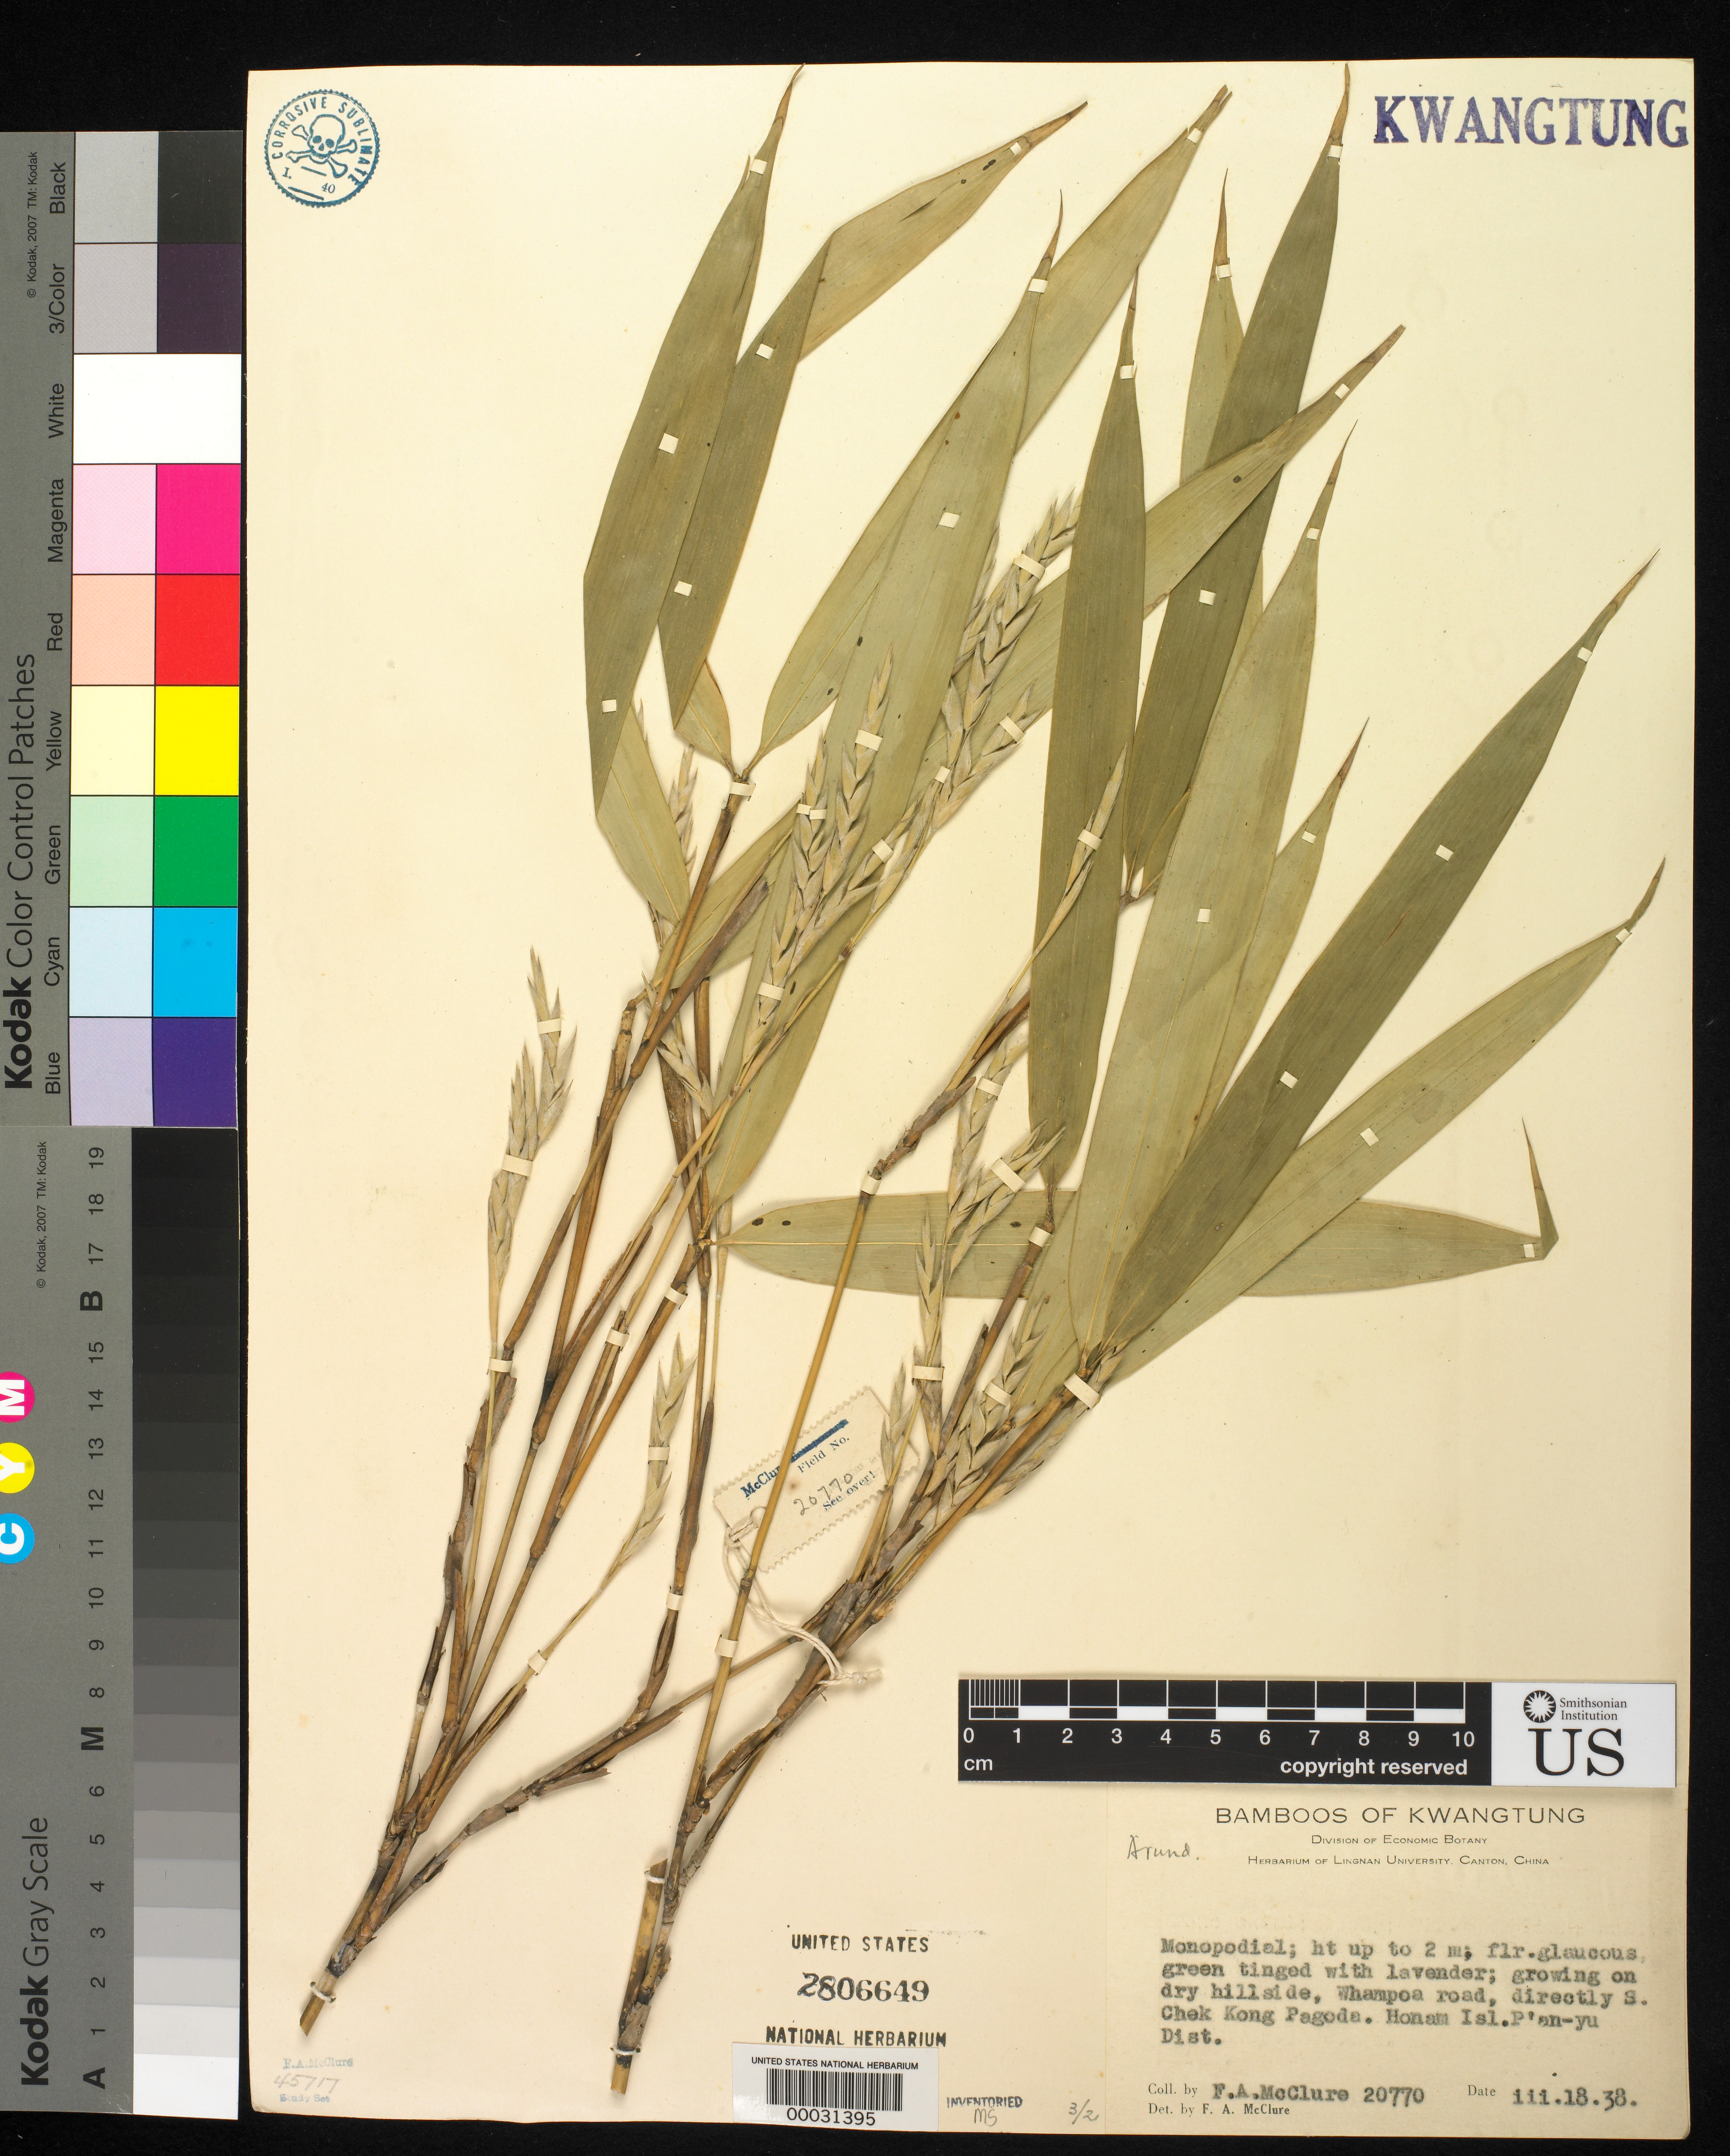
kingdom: Plantae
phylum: Tracheophyta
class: Liliopsida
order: Poales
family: Poaceae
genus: Arundinaria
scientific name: Arundinaria scriptoria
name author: L.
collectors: F. A. McClure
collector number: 20770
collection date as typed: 18 Mar 1938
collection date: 1938-03-18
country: China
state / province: Guangdong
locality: Chek kong pagoda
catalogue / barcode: US 2806649